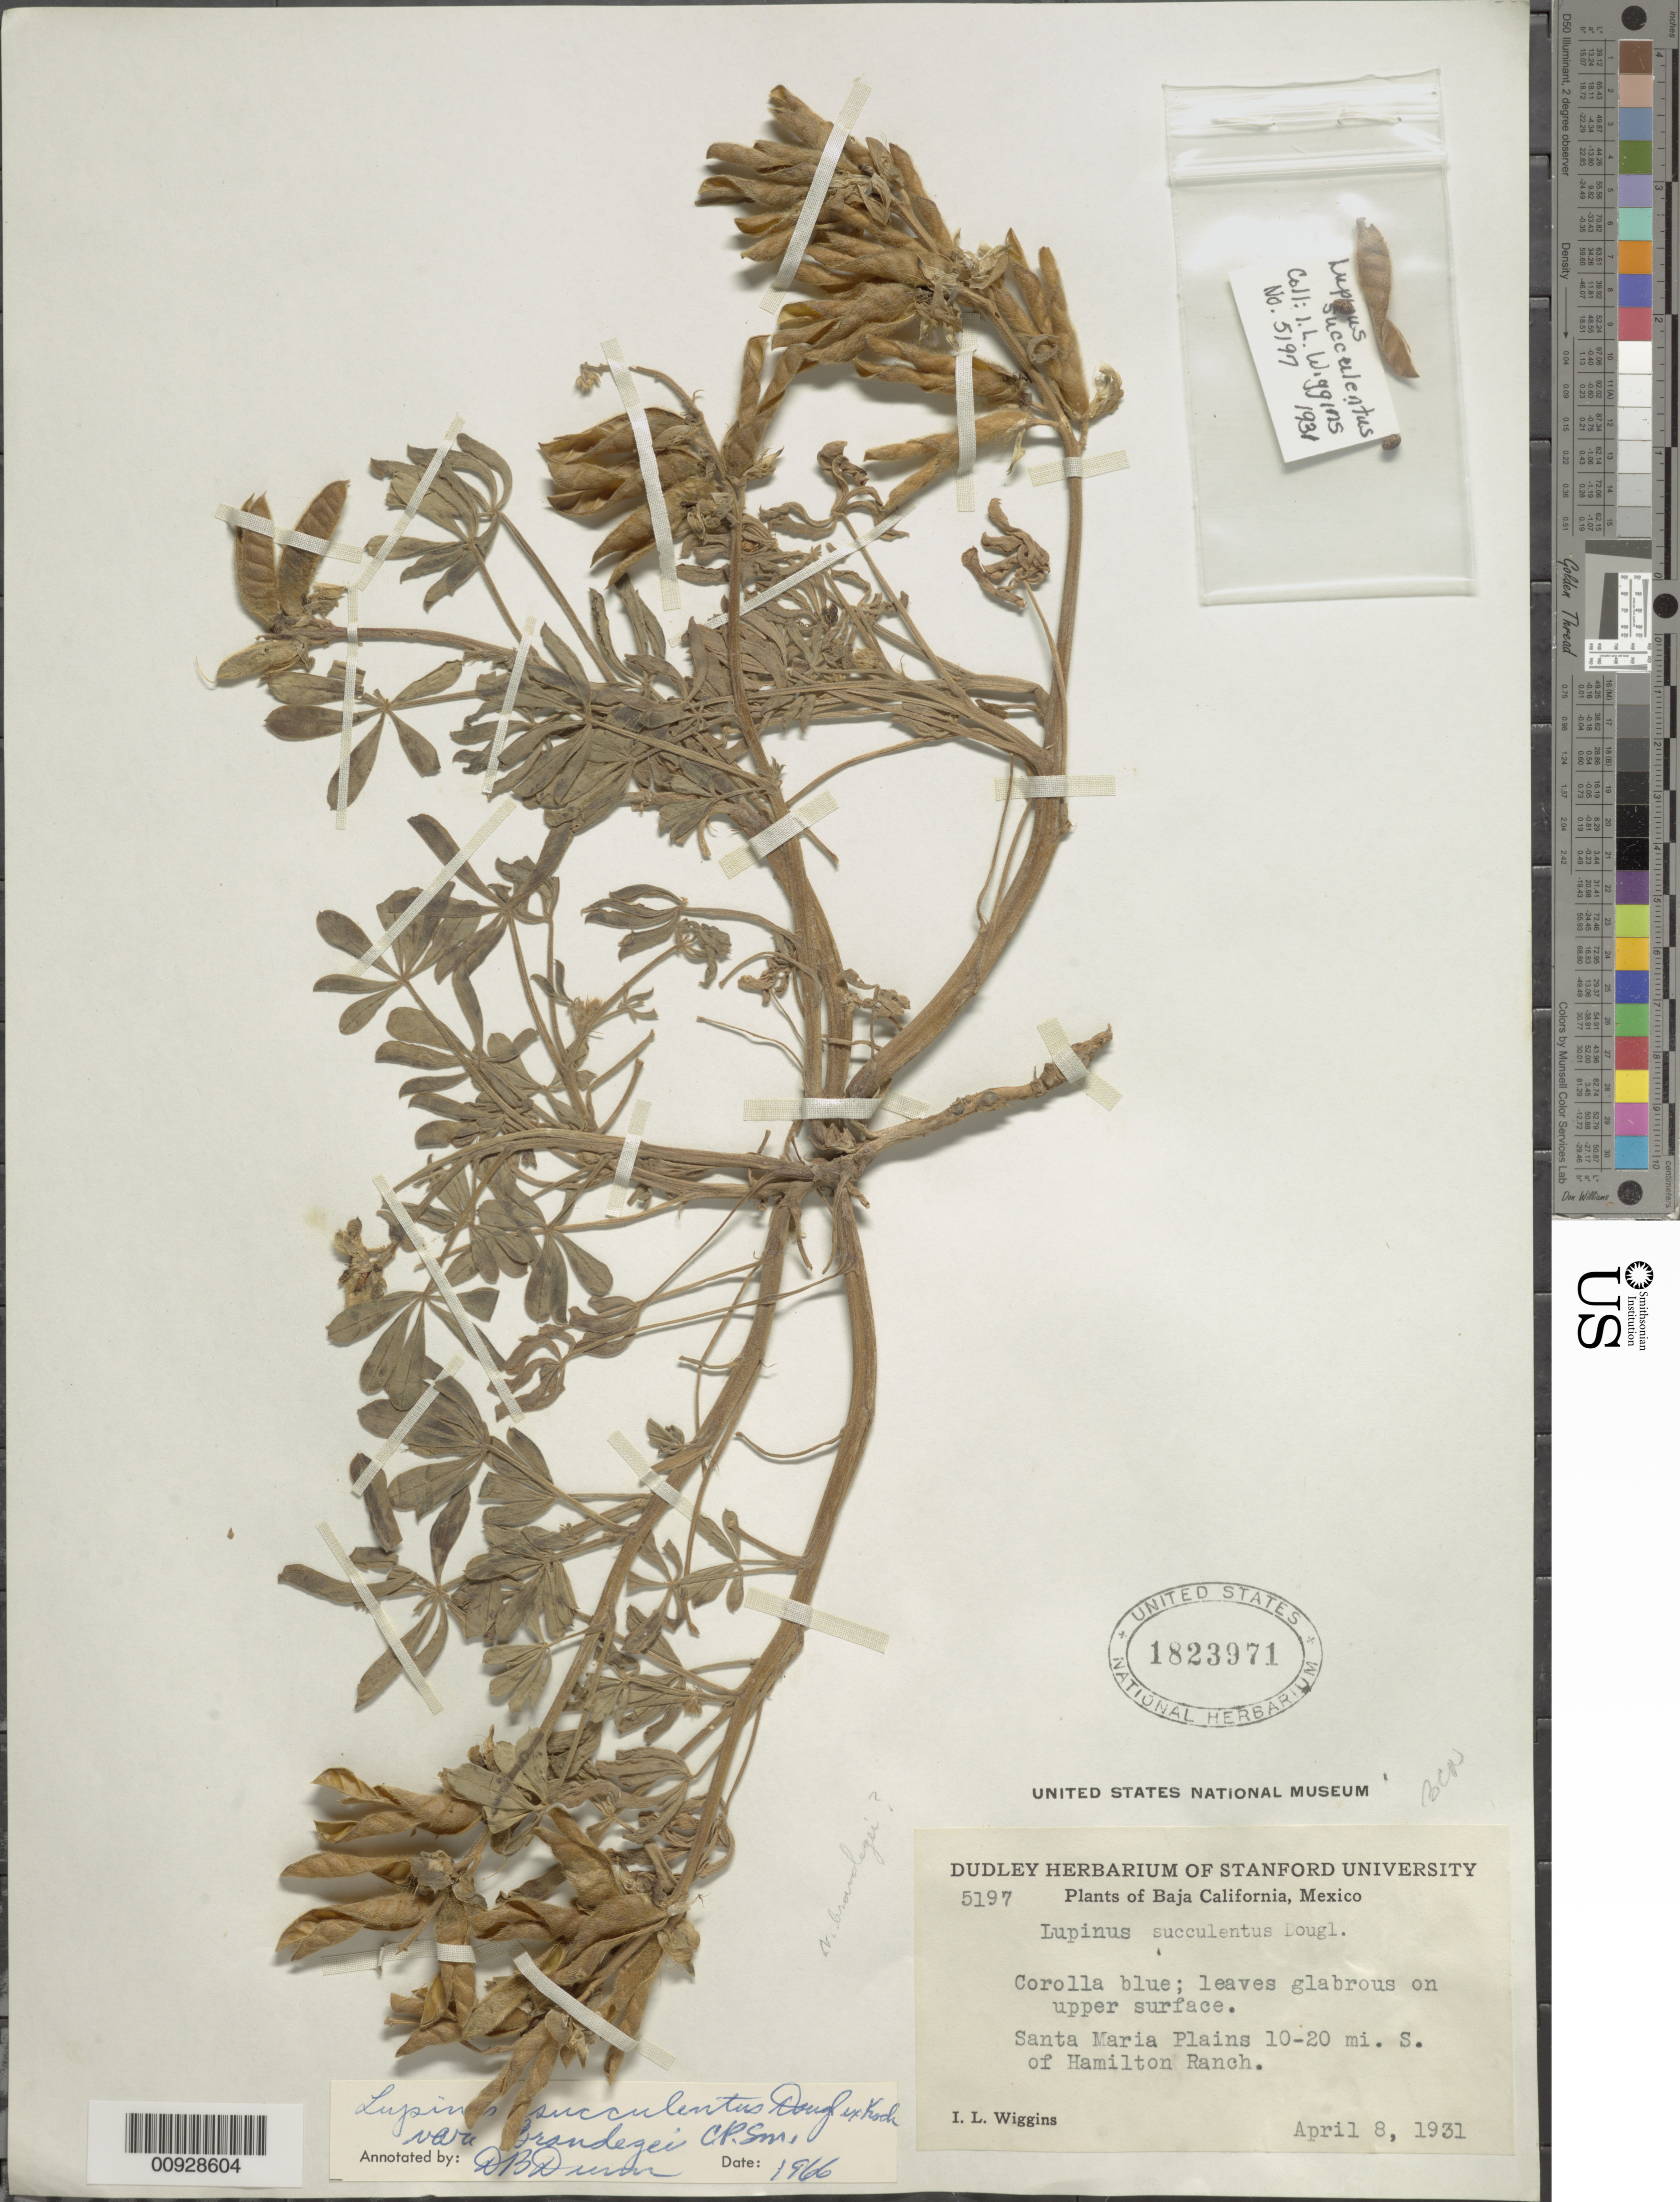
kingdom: Plantae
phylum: Tracheophyta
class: Magnoliopsida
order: Fabales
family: Fabaceae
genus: Lupinus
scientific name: Lupinus succulentus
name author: Douglas ex K. Koch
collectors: I. L. Wiggins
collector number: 5197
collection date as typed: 08 Apr 1931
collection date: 1931-04-08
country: Mexico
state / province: Baja California Norte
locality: Santa Maria plains 10-20 mi. S of Hamilton Ranch.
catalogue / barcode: US 1823971